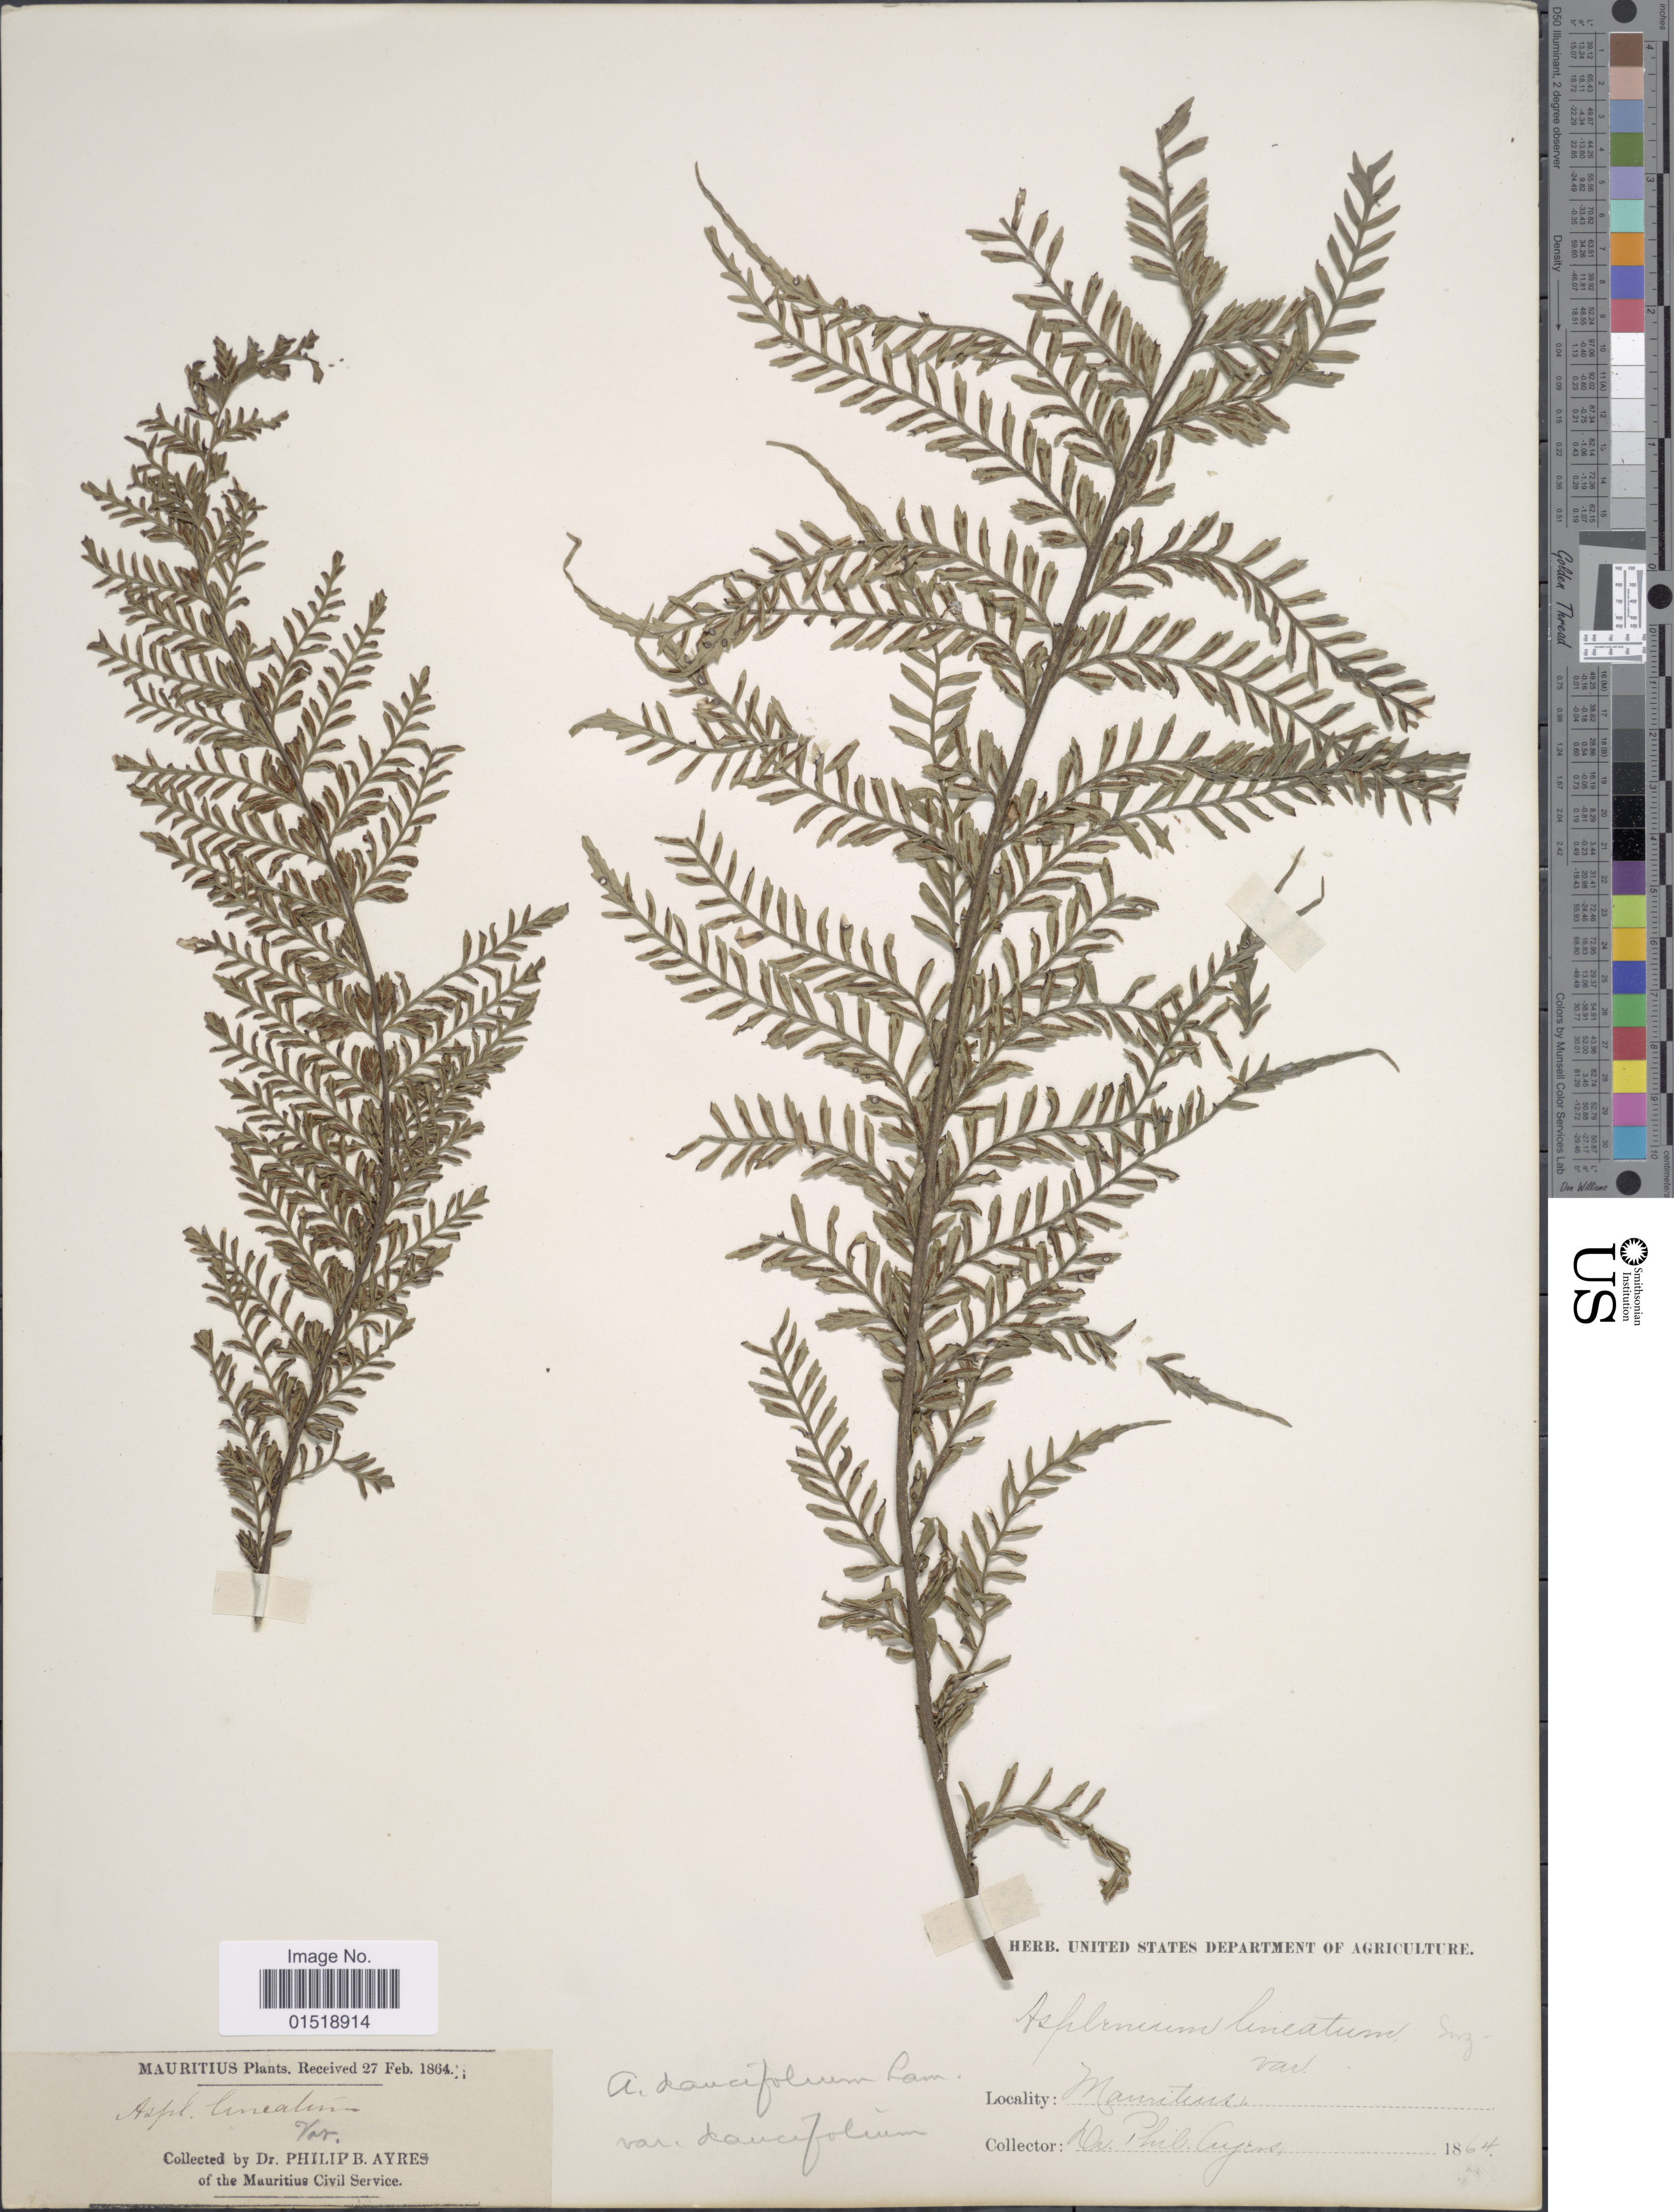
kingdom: Plantae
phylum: Tracheophyta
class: Polypodiopsida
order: Polypodiales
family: Aspleniaceae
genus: Asplenium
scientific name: Asplenium daucifolium var. daucifolium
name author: Lam.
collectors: H. Ayres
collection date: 1864-02-27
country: Mauritius